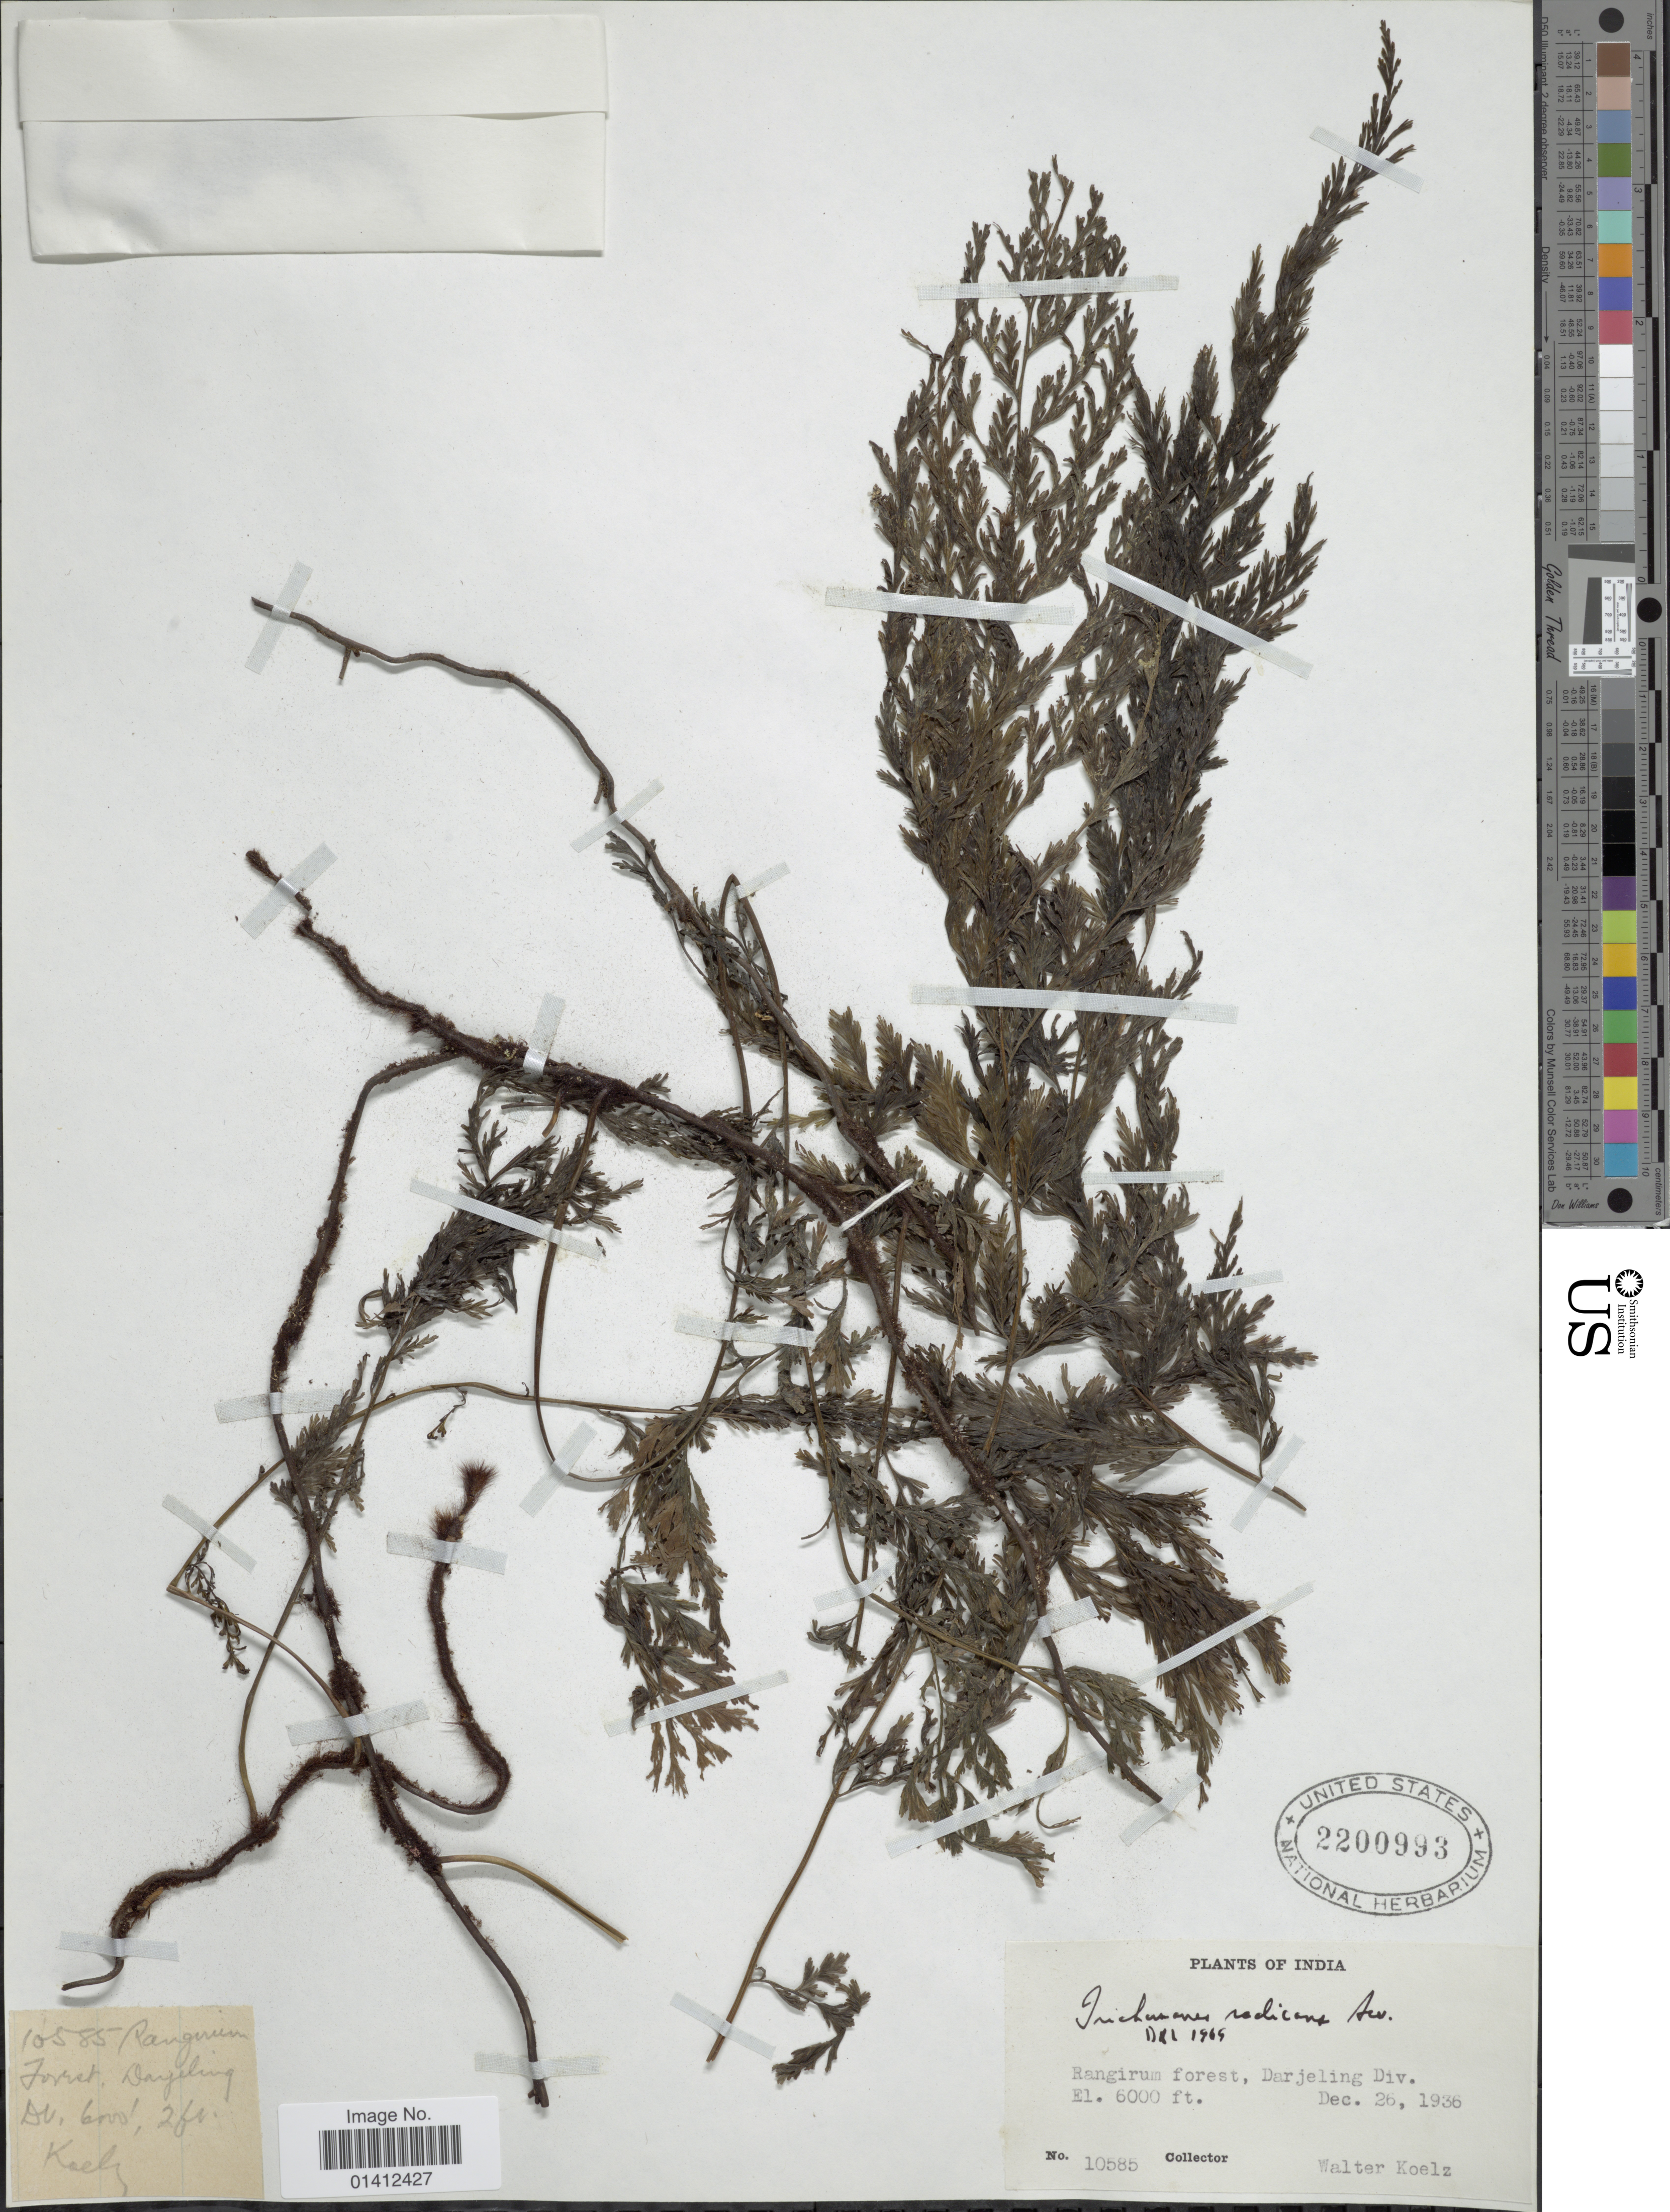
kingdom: Plantae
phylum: Tracheophyta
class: Polypodiopsida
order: Hymenophyllales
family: Hymenophyllaceae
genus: Vandenboschia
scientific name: Vandenboschia radicans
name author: (Sw.) Copel.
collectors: W. N. Koelz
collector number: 10585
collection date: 1936-12-26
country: India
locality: Rangirum forest, Darjeeling Div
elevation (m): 1829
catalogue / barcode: US 2200993